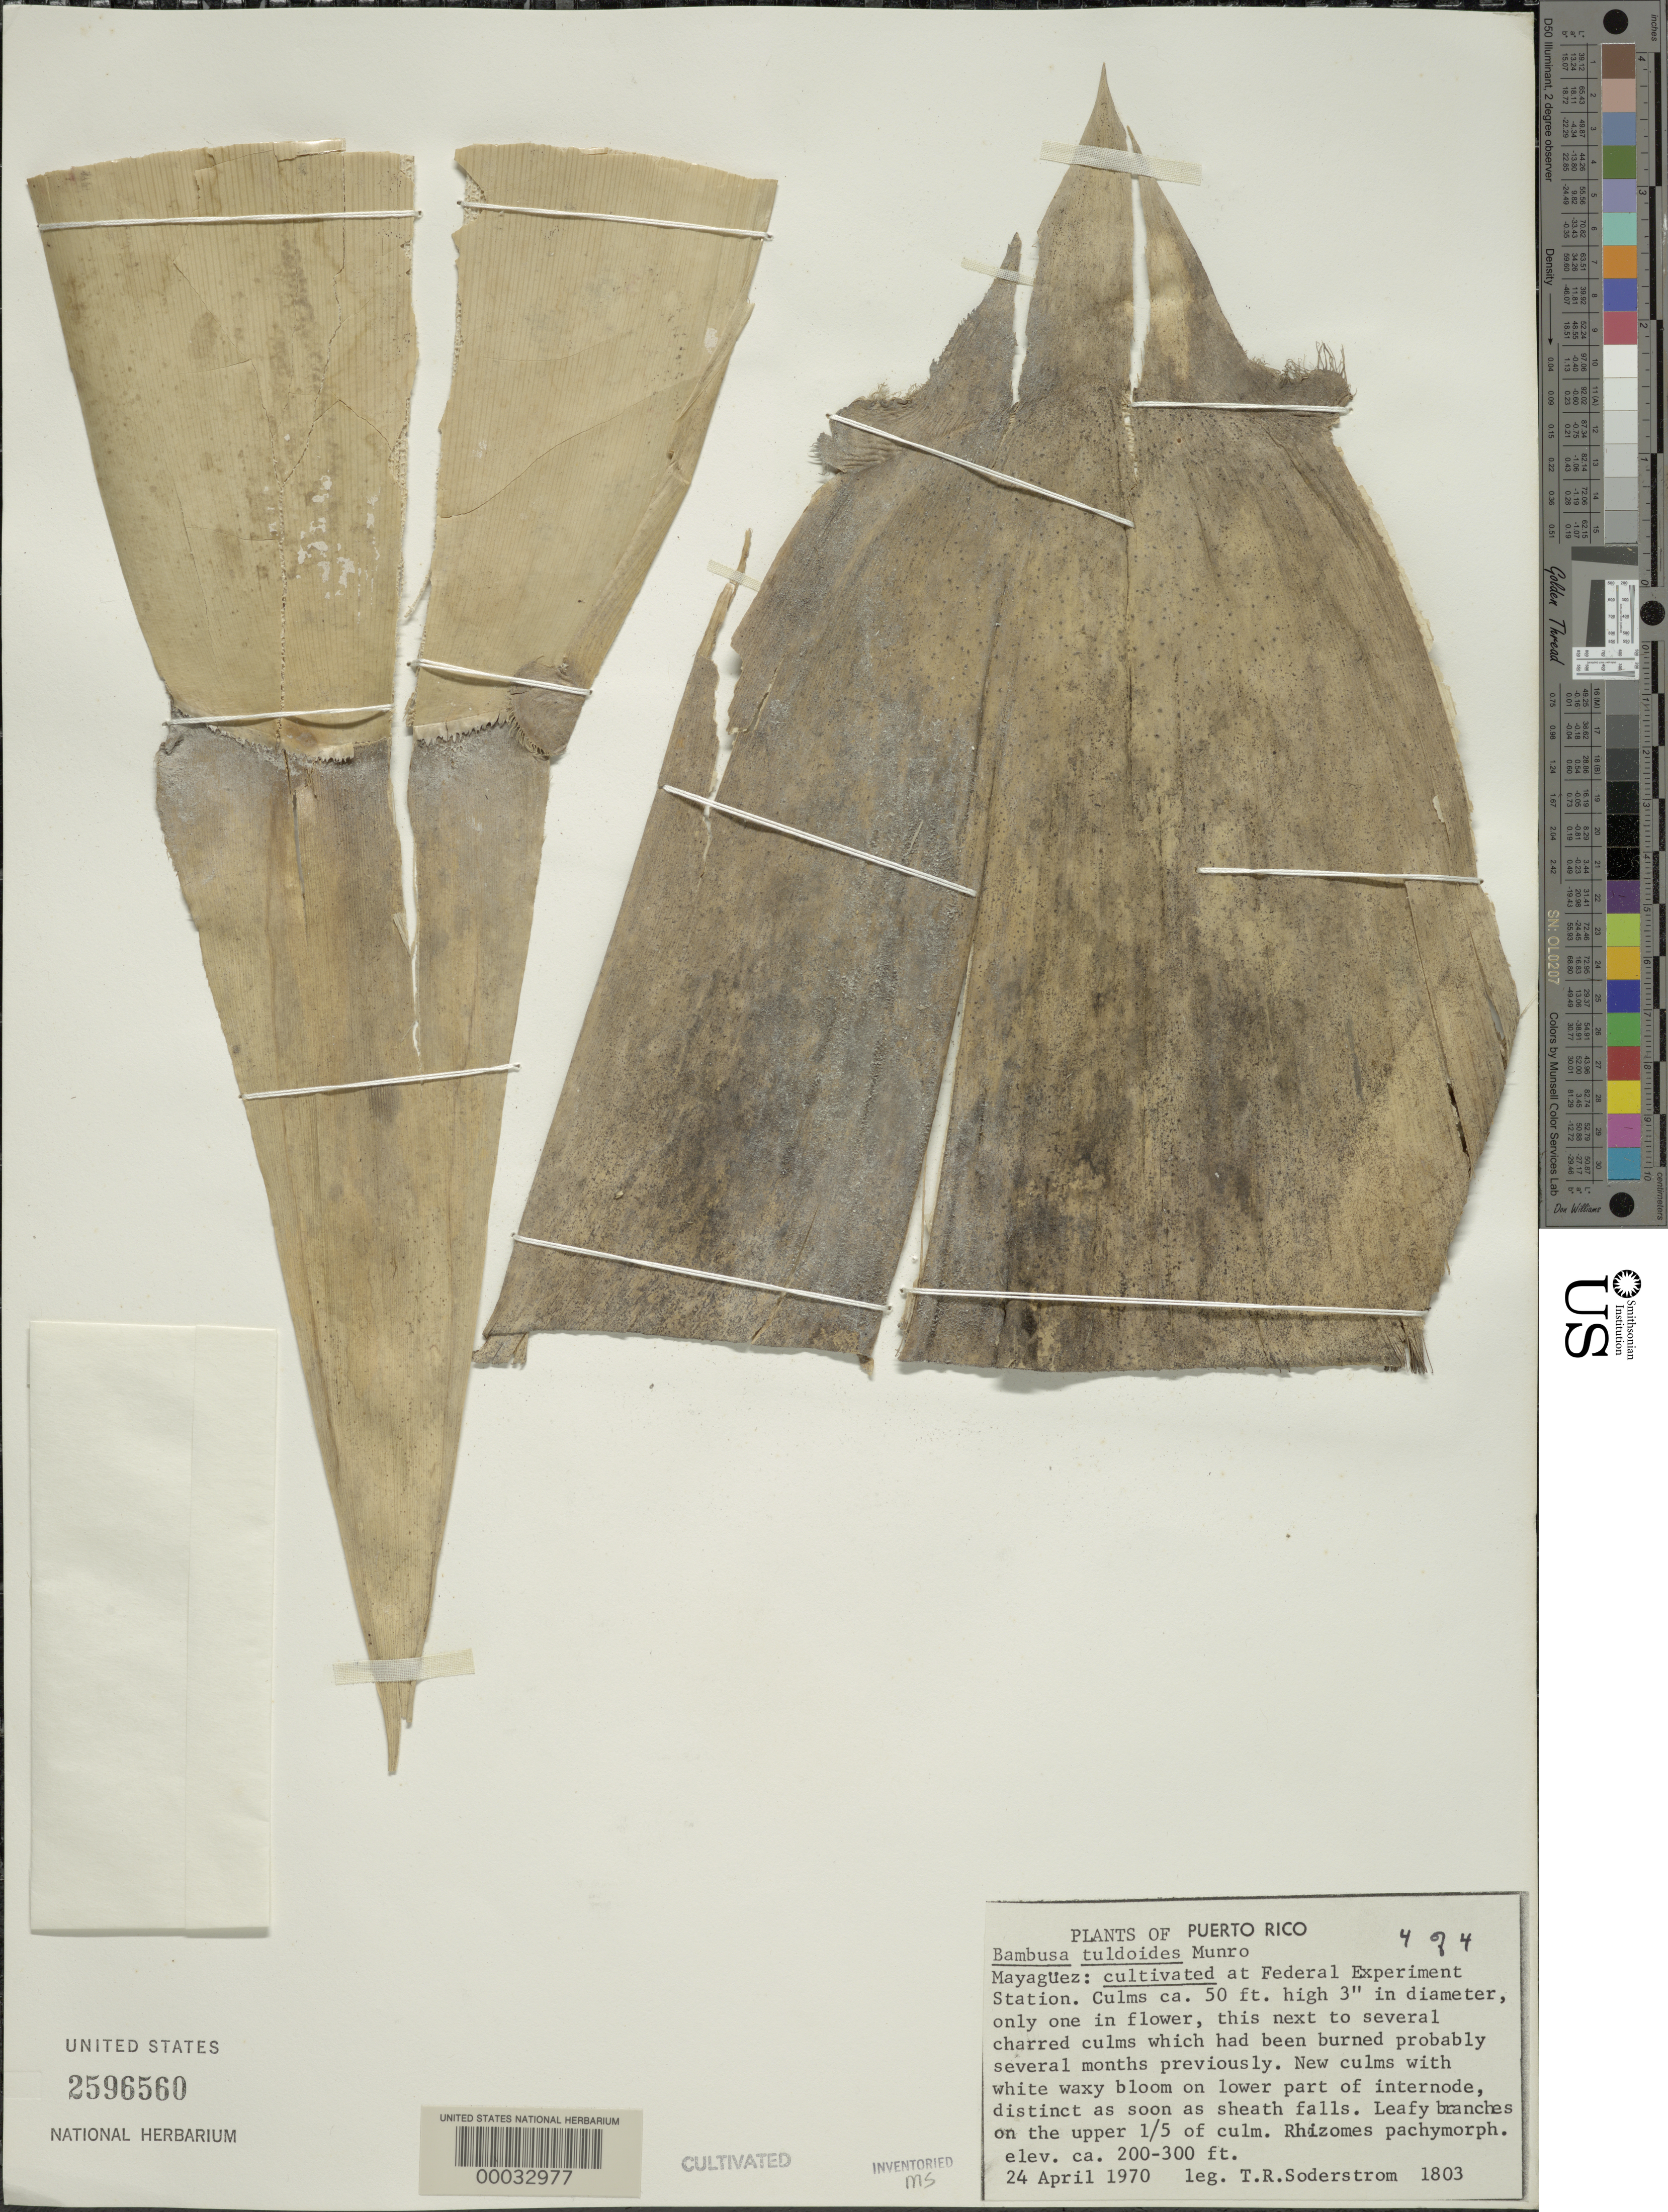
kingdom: Plantae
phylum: Tracheophyta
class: Liliopsida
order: Poales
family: Poaceae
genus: Bambusa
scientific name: Bambusa tuldoides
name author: Munro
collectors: T. R. Soderstrom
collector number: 1803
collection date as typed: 24 Apr 1970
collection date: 1970-04-24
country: Puerto Rico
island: Greater Antilles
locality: Federal experimental station-mayaguez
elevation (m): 61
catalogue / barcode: US 2596560